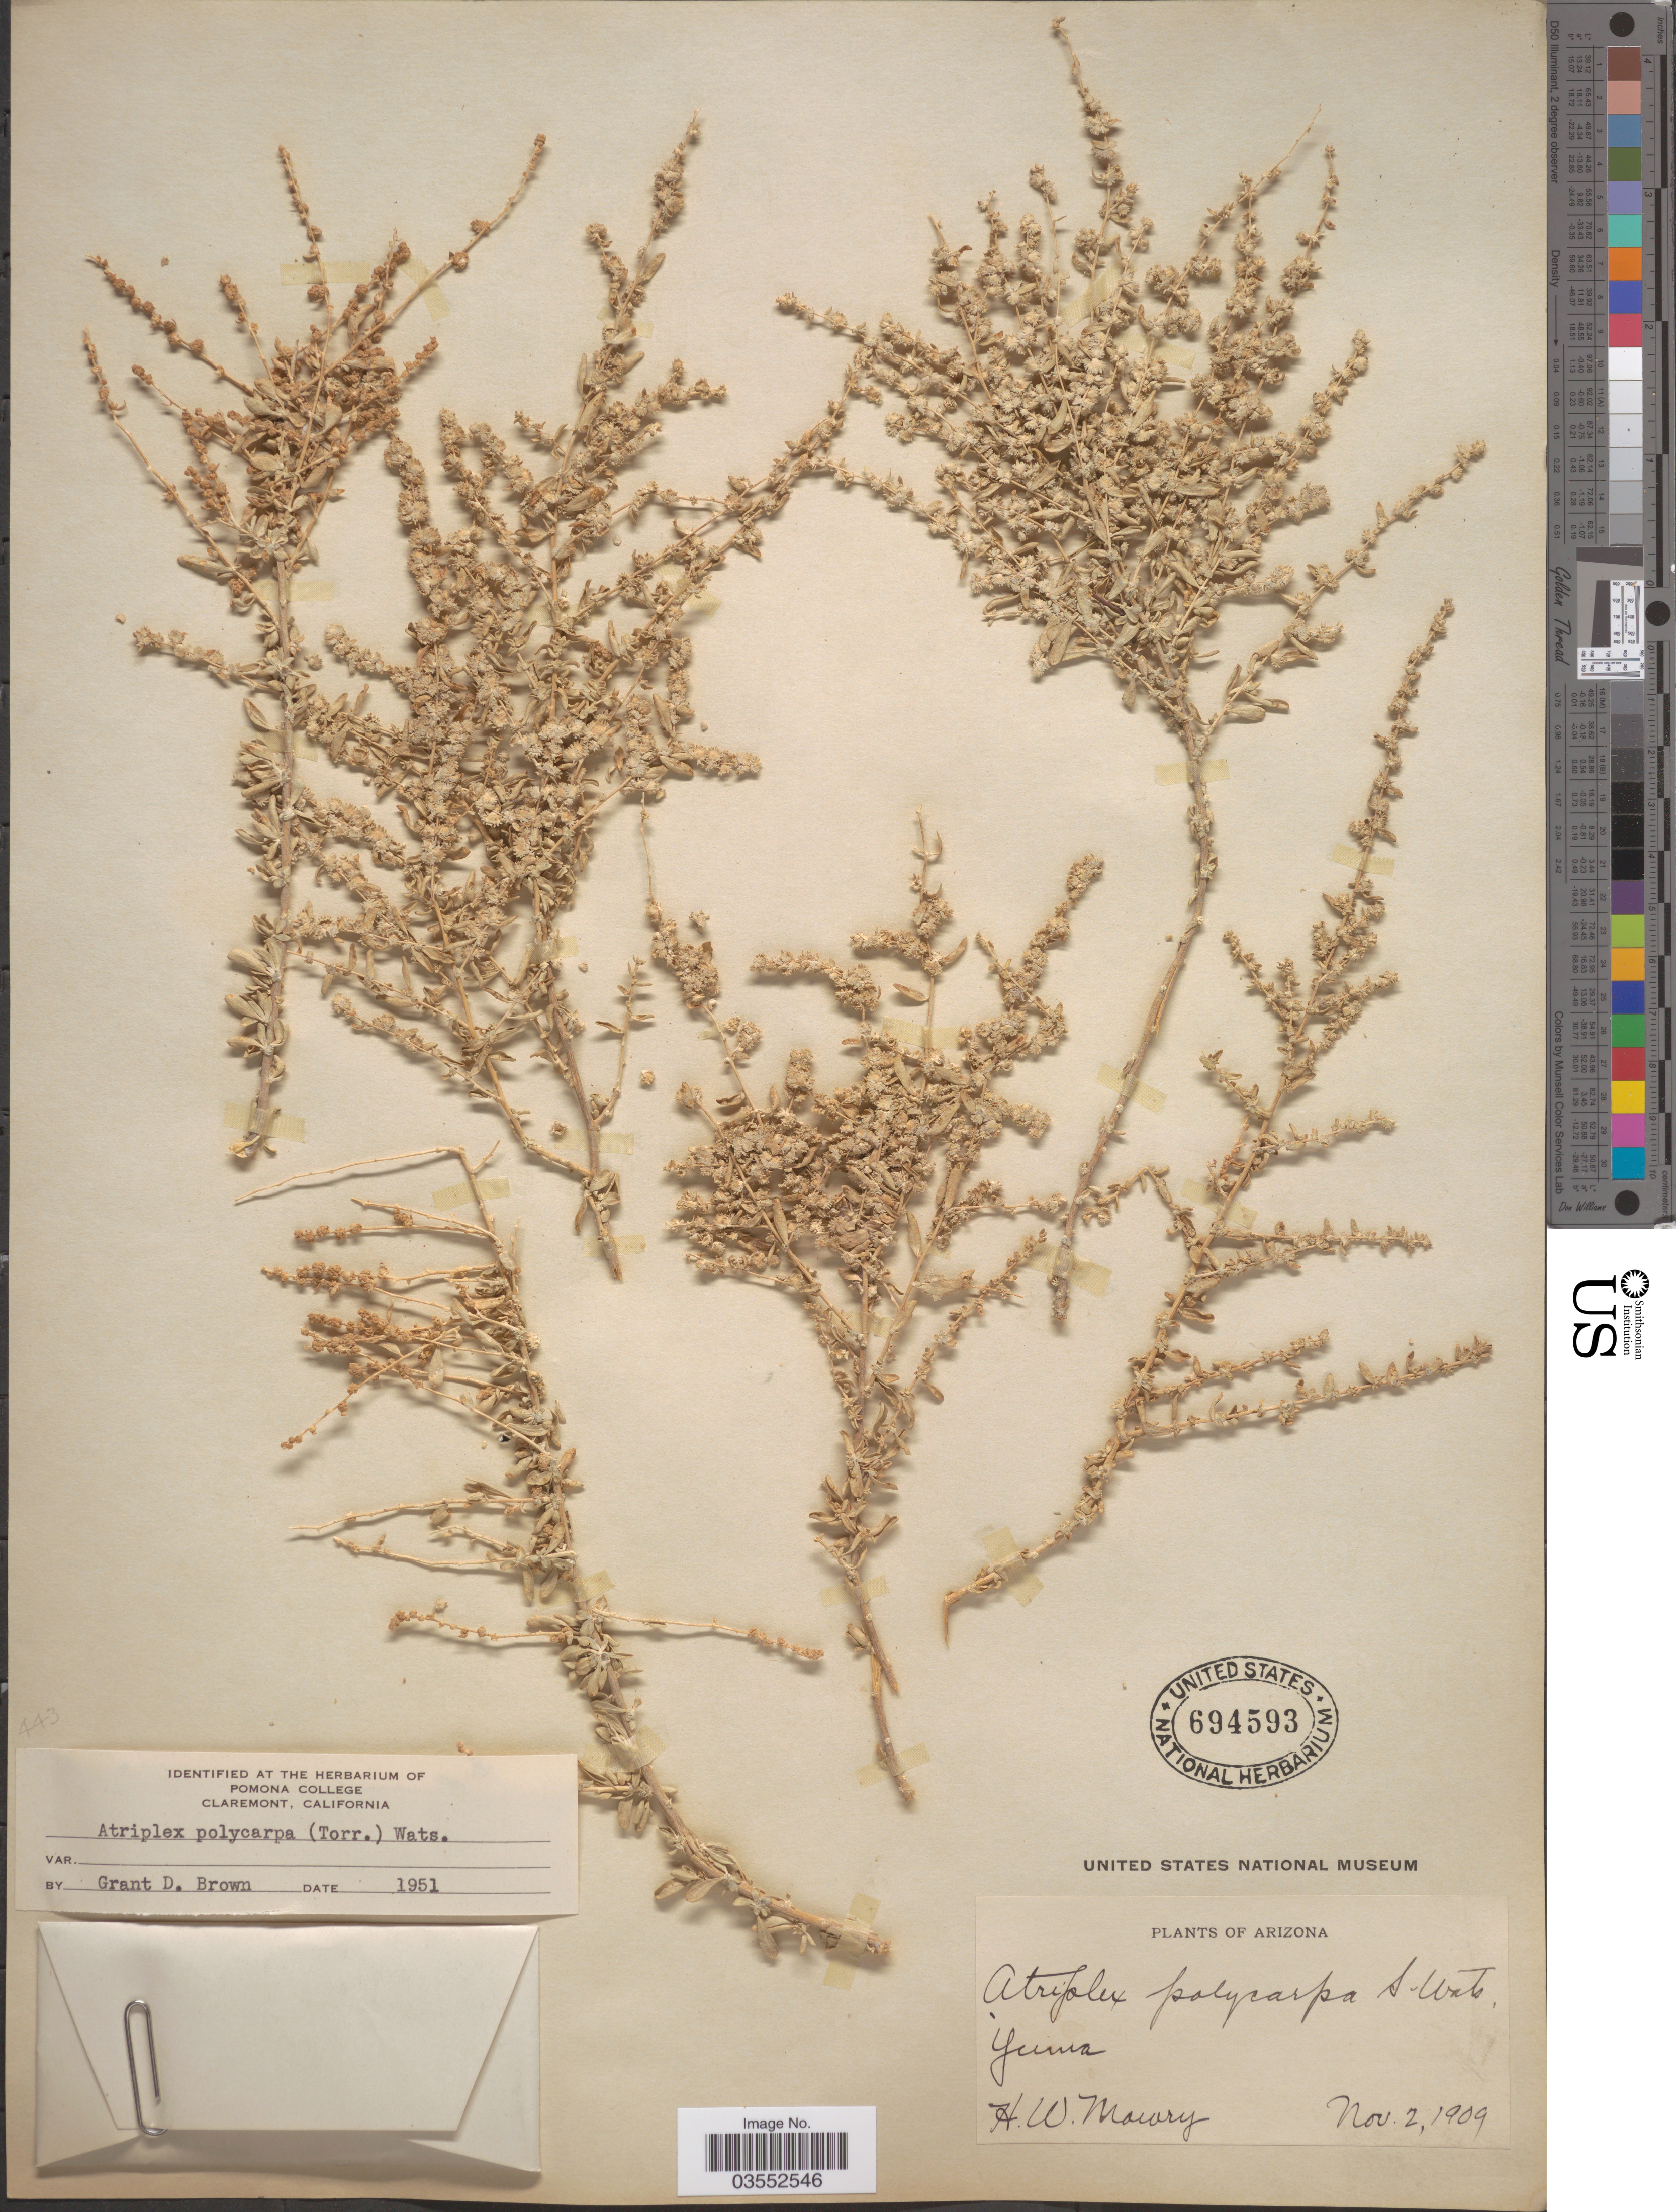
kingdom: Plantae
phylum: Tracheophyta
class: Magnoliopsida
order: Caryophyllales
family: Amaranthaceae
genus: Atriplex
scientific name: Atriplex polycarpa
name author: (Torr.) S. Watson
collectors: H. Mowry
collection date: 1909-11-02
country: United States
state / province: Arizona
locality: Yuma.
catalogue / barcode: US 694593